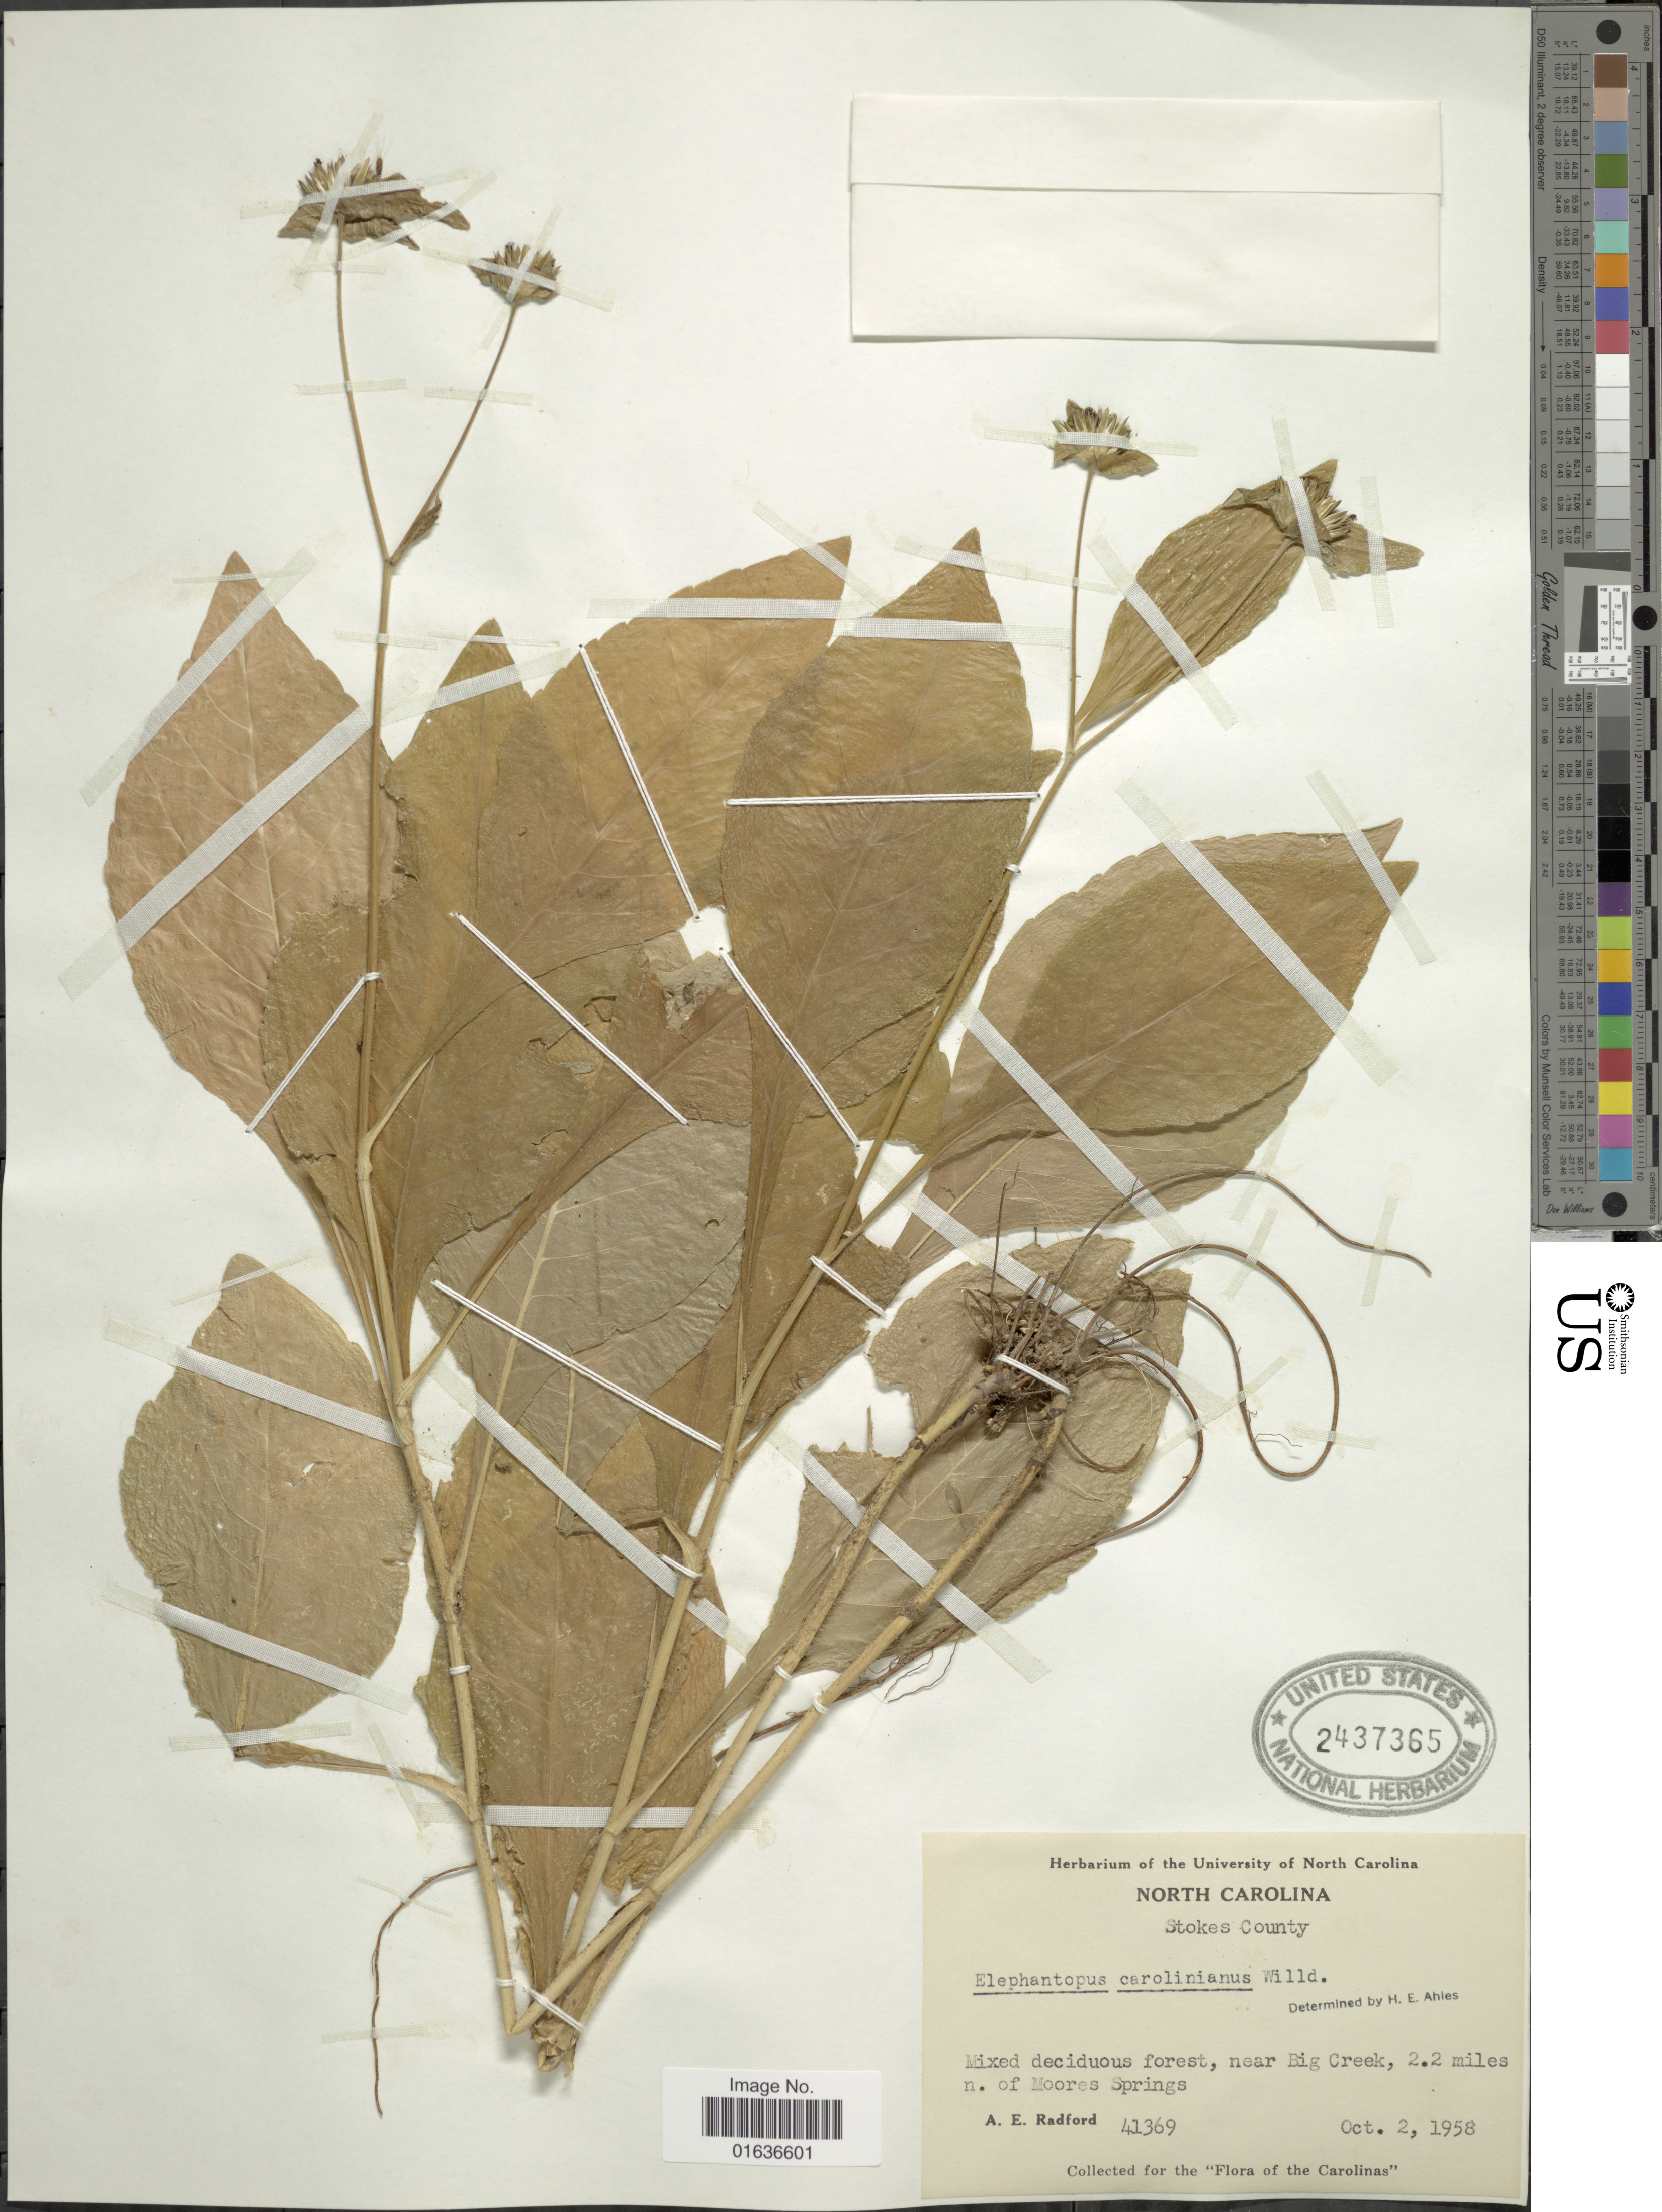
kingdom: Plantae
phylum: Tracheophyta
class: Magnoliopsida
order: Asterales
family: Asteraceae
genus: Elephantopus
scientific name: Elephantopus carolinianus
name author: Raeusch.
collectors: A. E. Radford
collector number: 41369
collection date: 1958-10-02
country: United States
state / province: North Carolina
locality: Stokes County, Mixed deciduous forest, near Big Creek, 2.2 miles n. of Moores Springs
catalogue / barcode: US 2437365